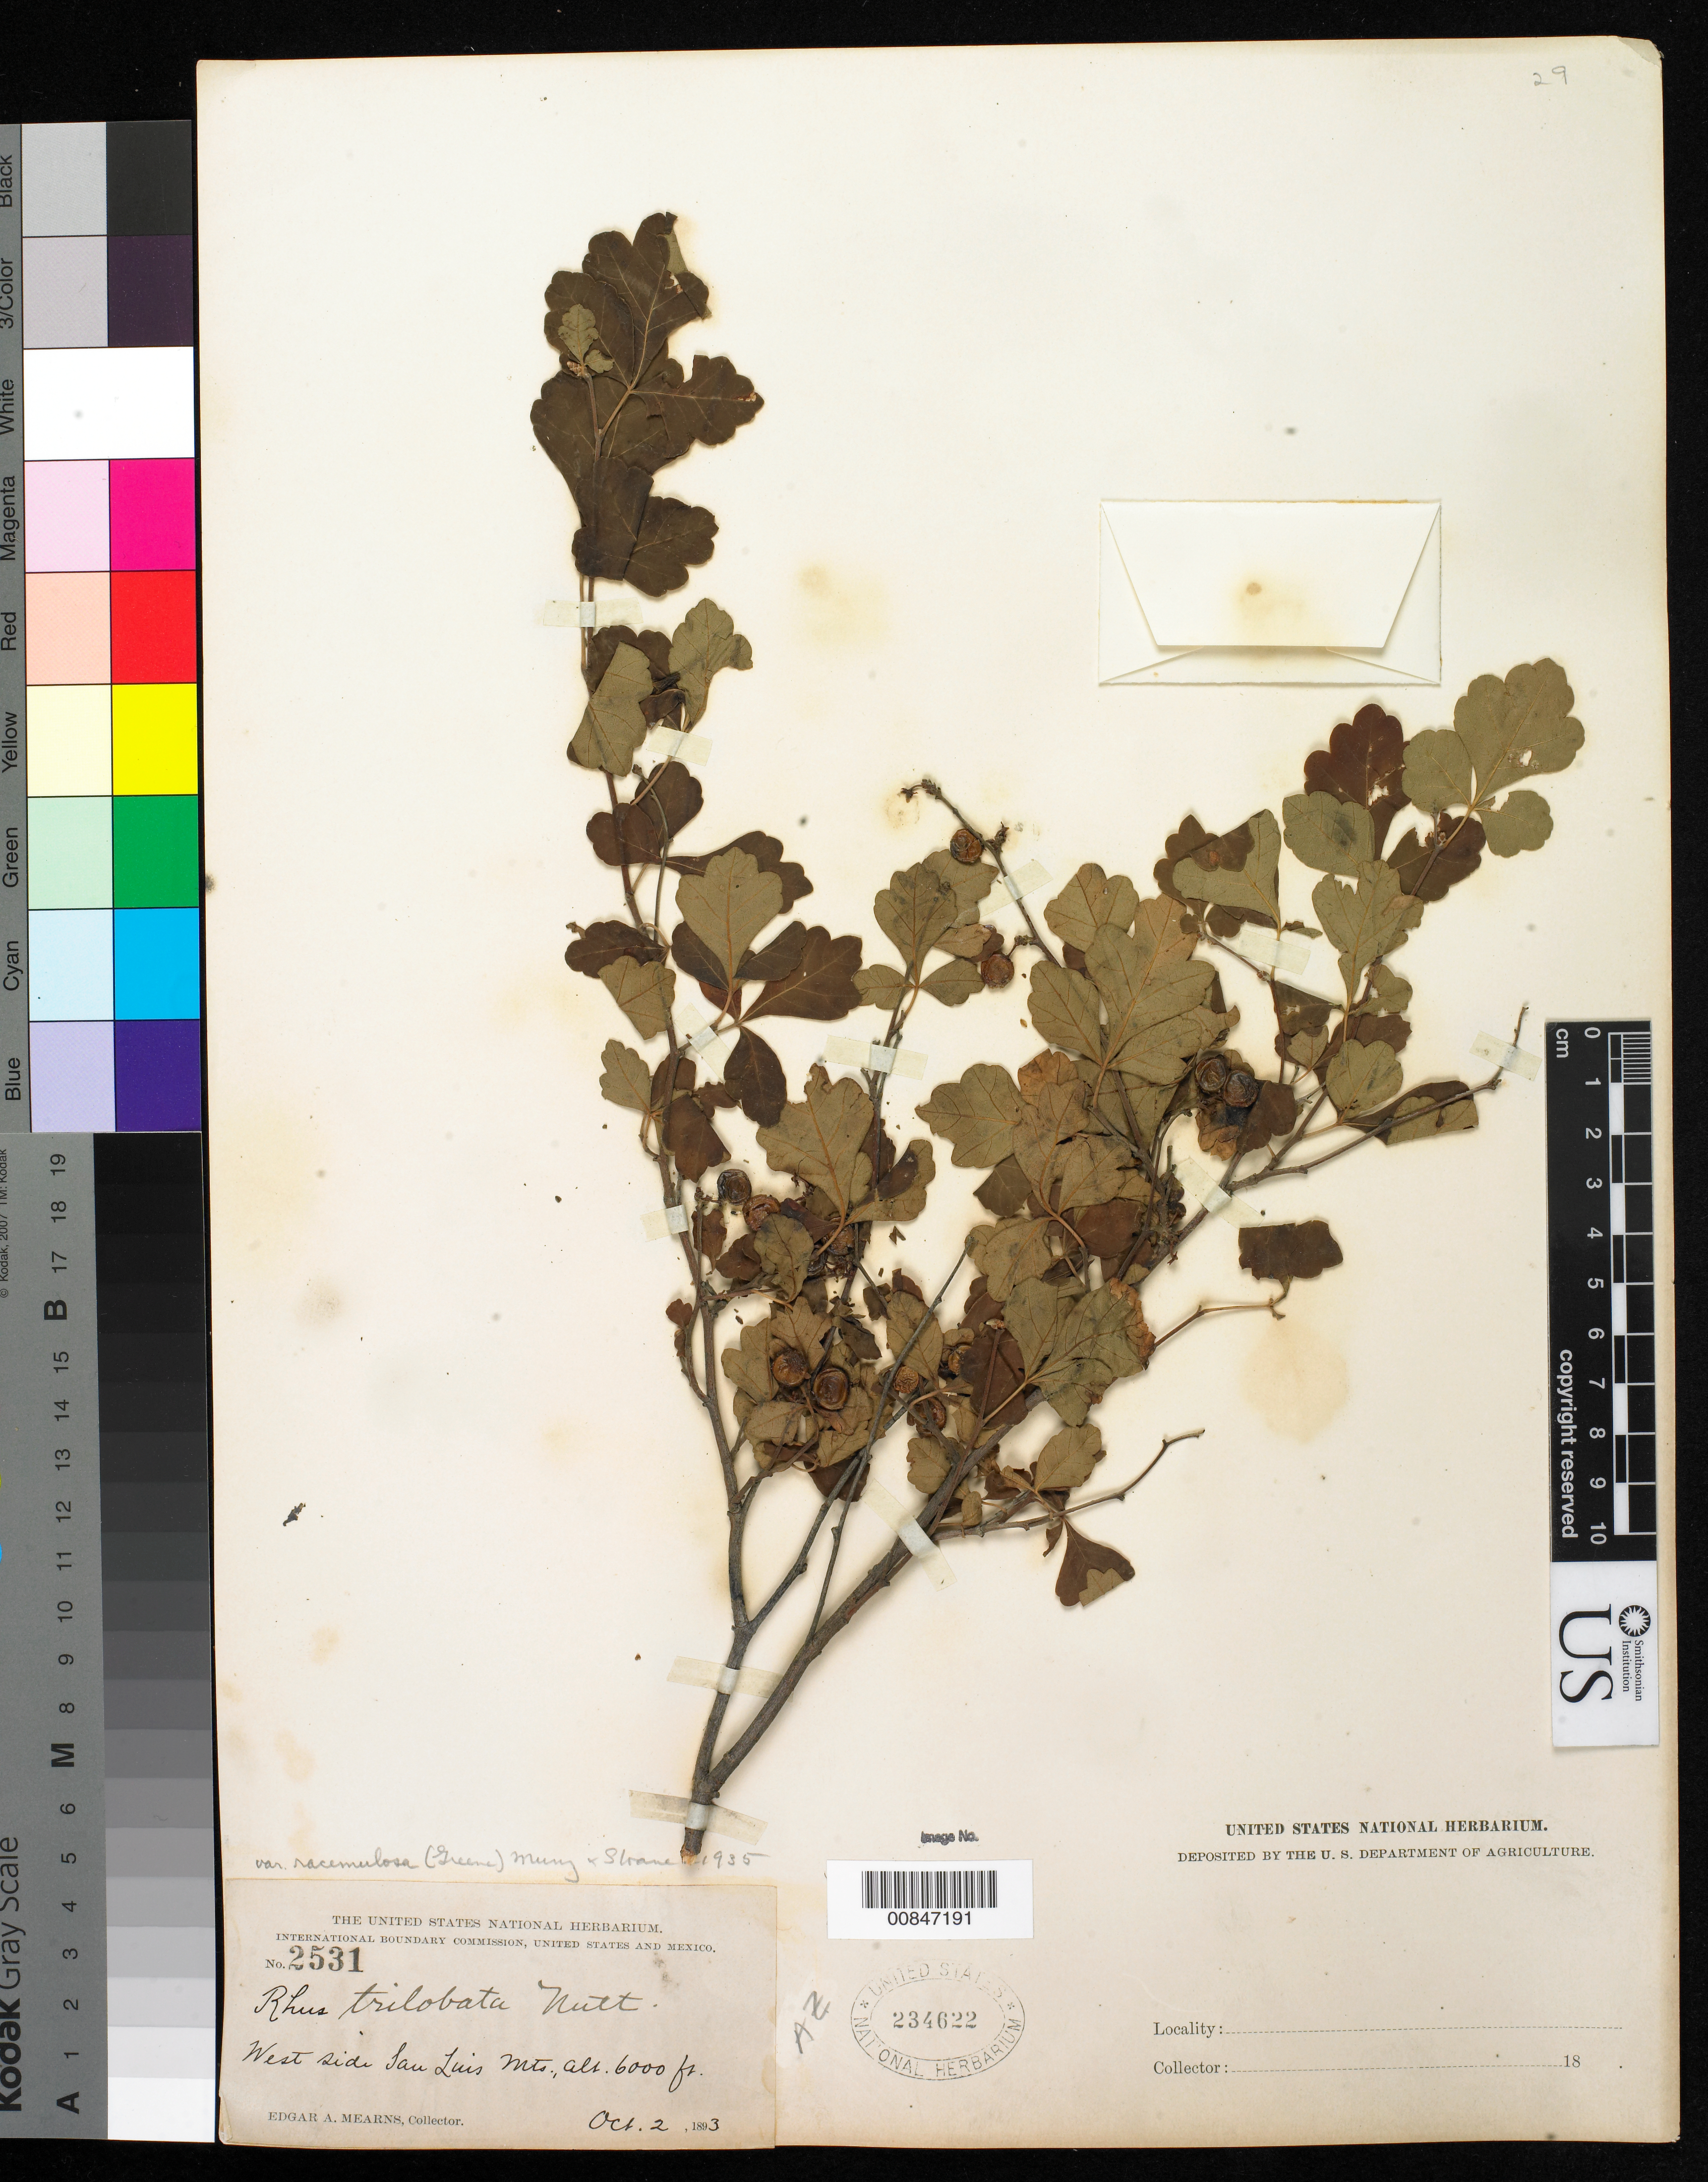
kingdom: Plantae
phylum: Tracheophyta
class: Magnoliopsida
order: Sapindales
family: Anacardiaceae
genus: Rhus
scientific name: Rhus trilobata var. racemulosa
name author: (Greene) F.A. Barkley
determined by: Munz, Philip A.; Sloane, Boyd L.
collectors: E. A. Mearns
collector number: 2531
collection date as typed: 02 Oct 1893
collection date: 1893-10-02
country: United States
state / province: Arizona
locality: West side of San Luis Mts.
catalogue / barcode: US 234622